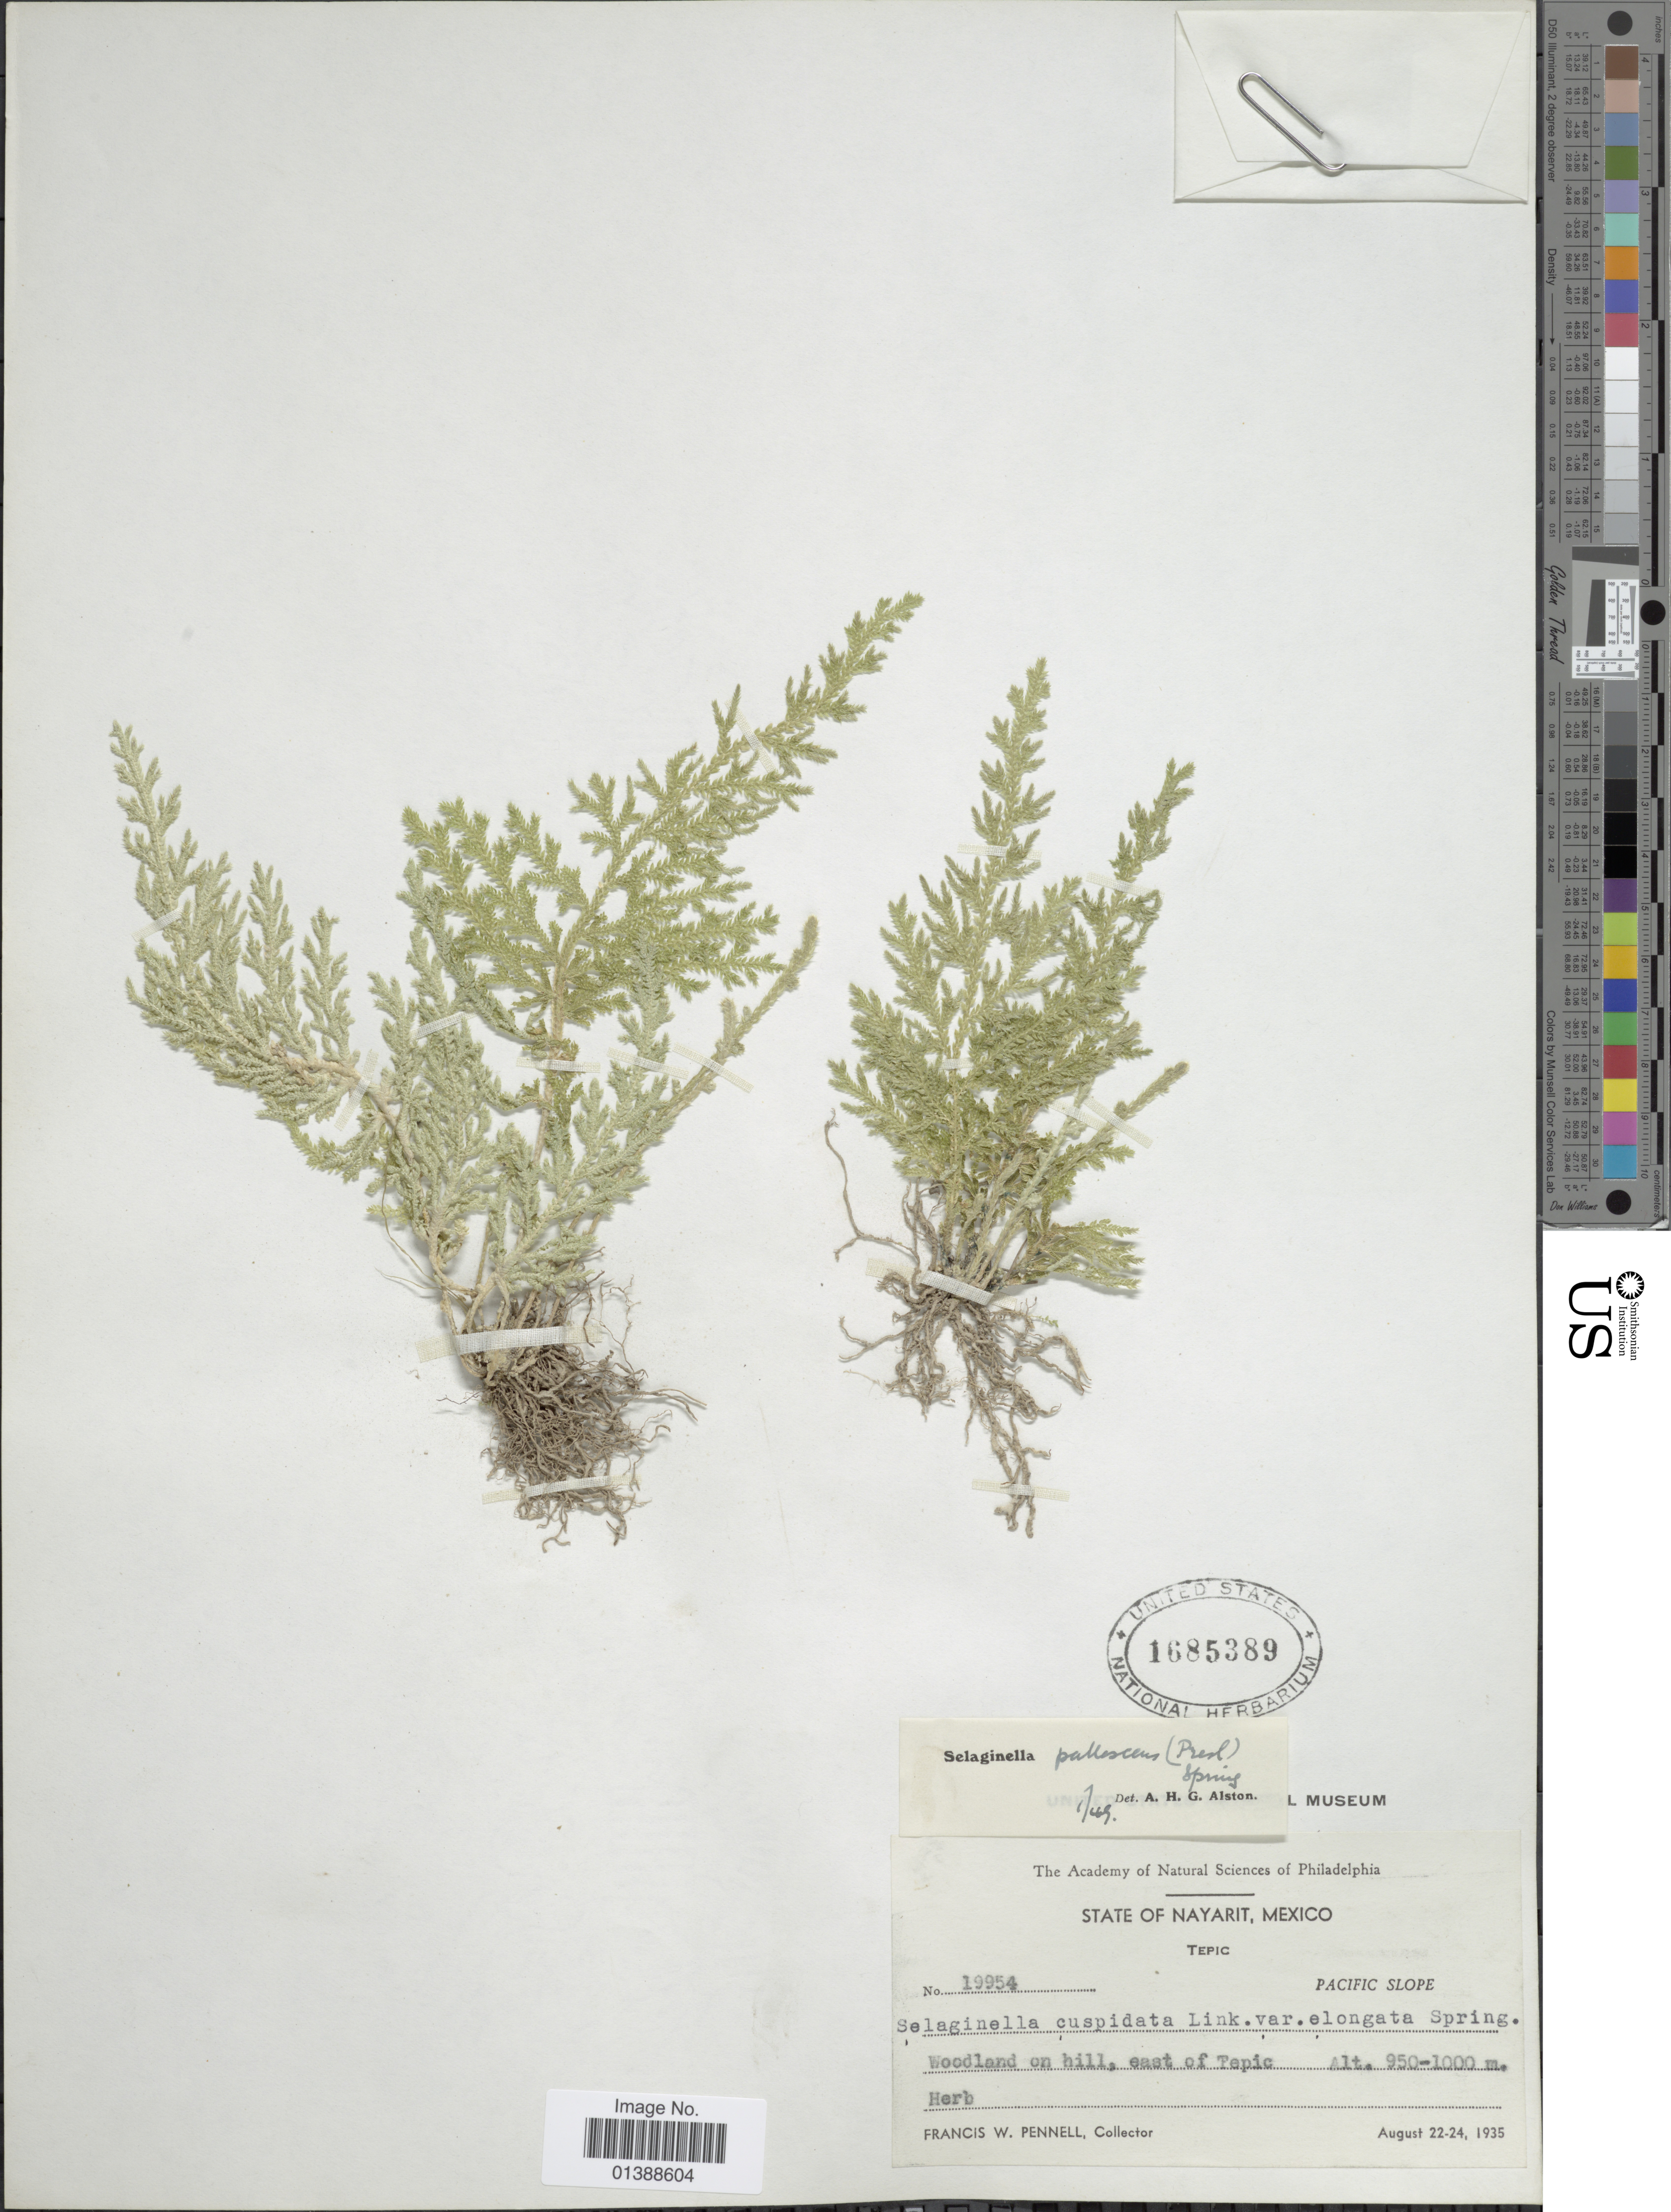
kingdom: Plantae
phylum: Tracheophyta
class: Lycopodiopsida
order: Selaginellales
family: Selaginellaceae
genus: Selaginella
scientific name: Selaginella pallescens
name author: (C. Presl) Spring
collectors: F. W. Pennell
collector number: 19954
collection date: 1935-08-22/1935-08-24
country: Mexico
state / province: Nayarit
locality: Tepic, Pacific Slope,Woodland on hill, east of Tepic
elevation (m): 950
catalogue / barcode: US 1685389